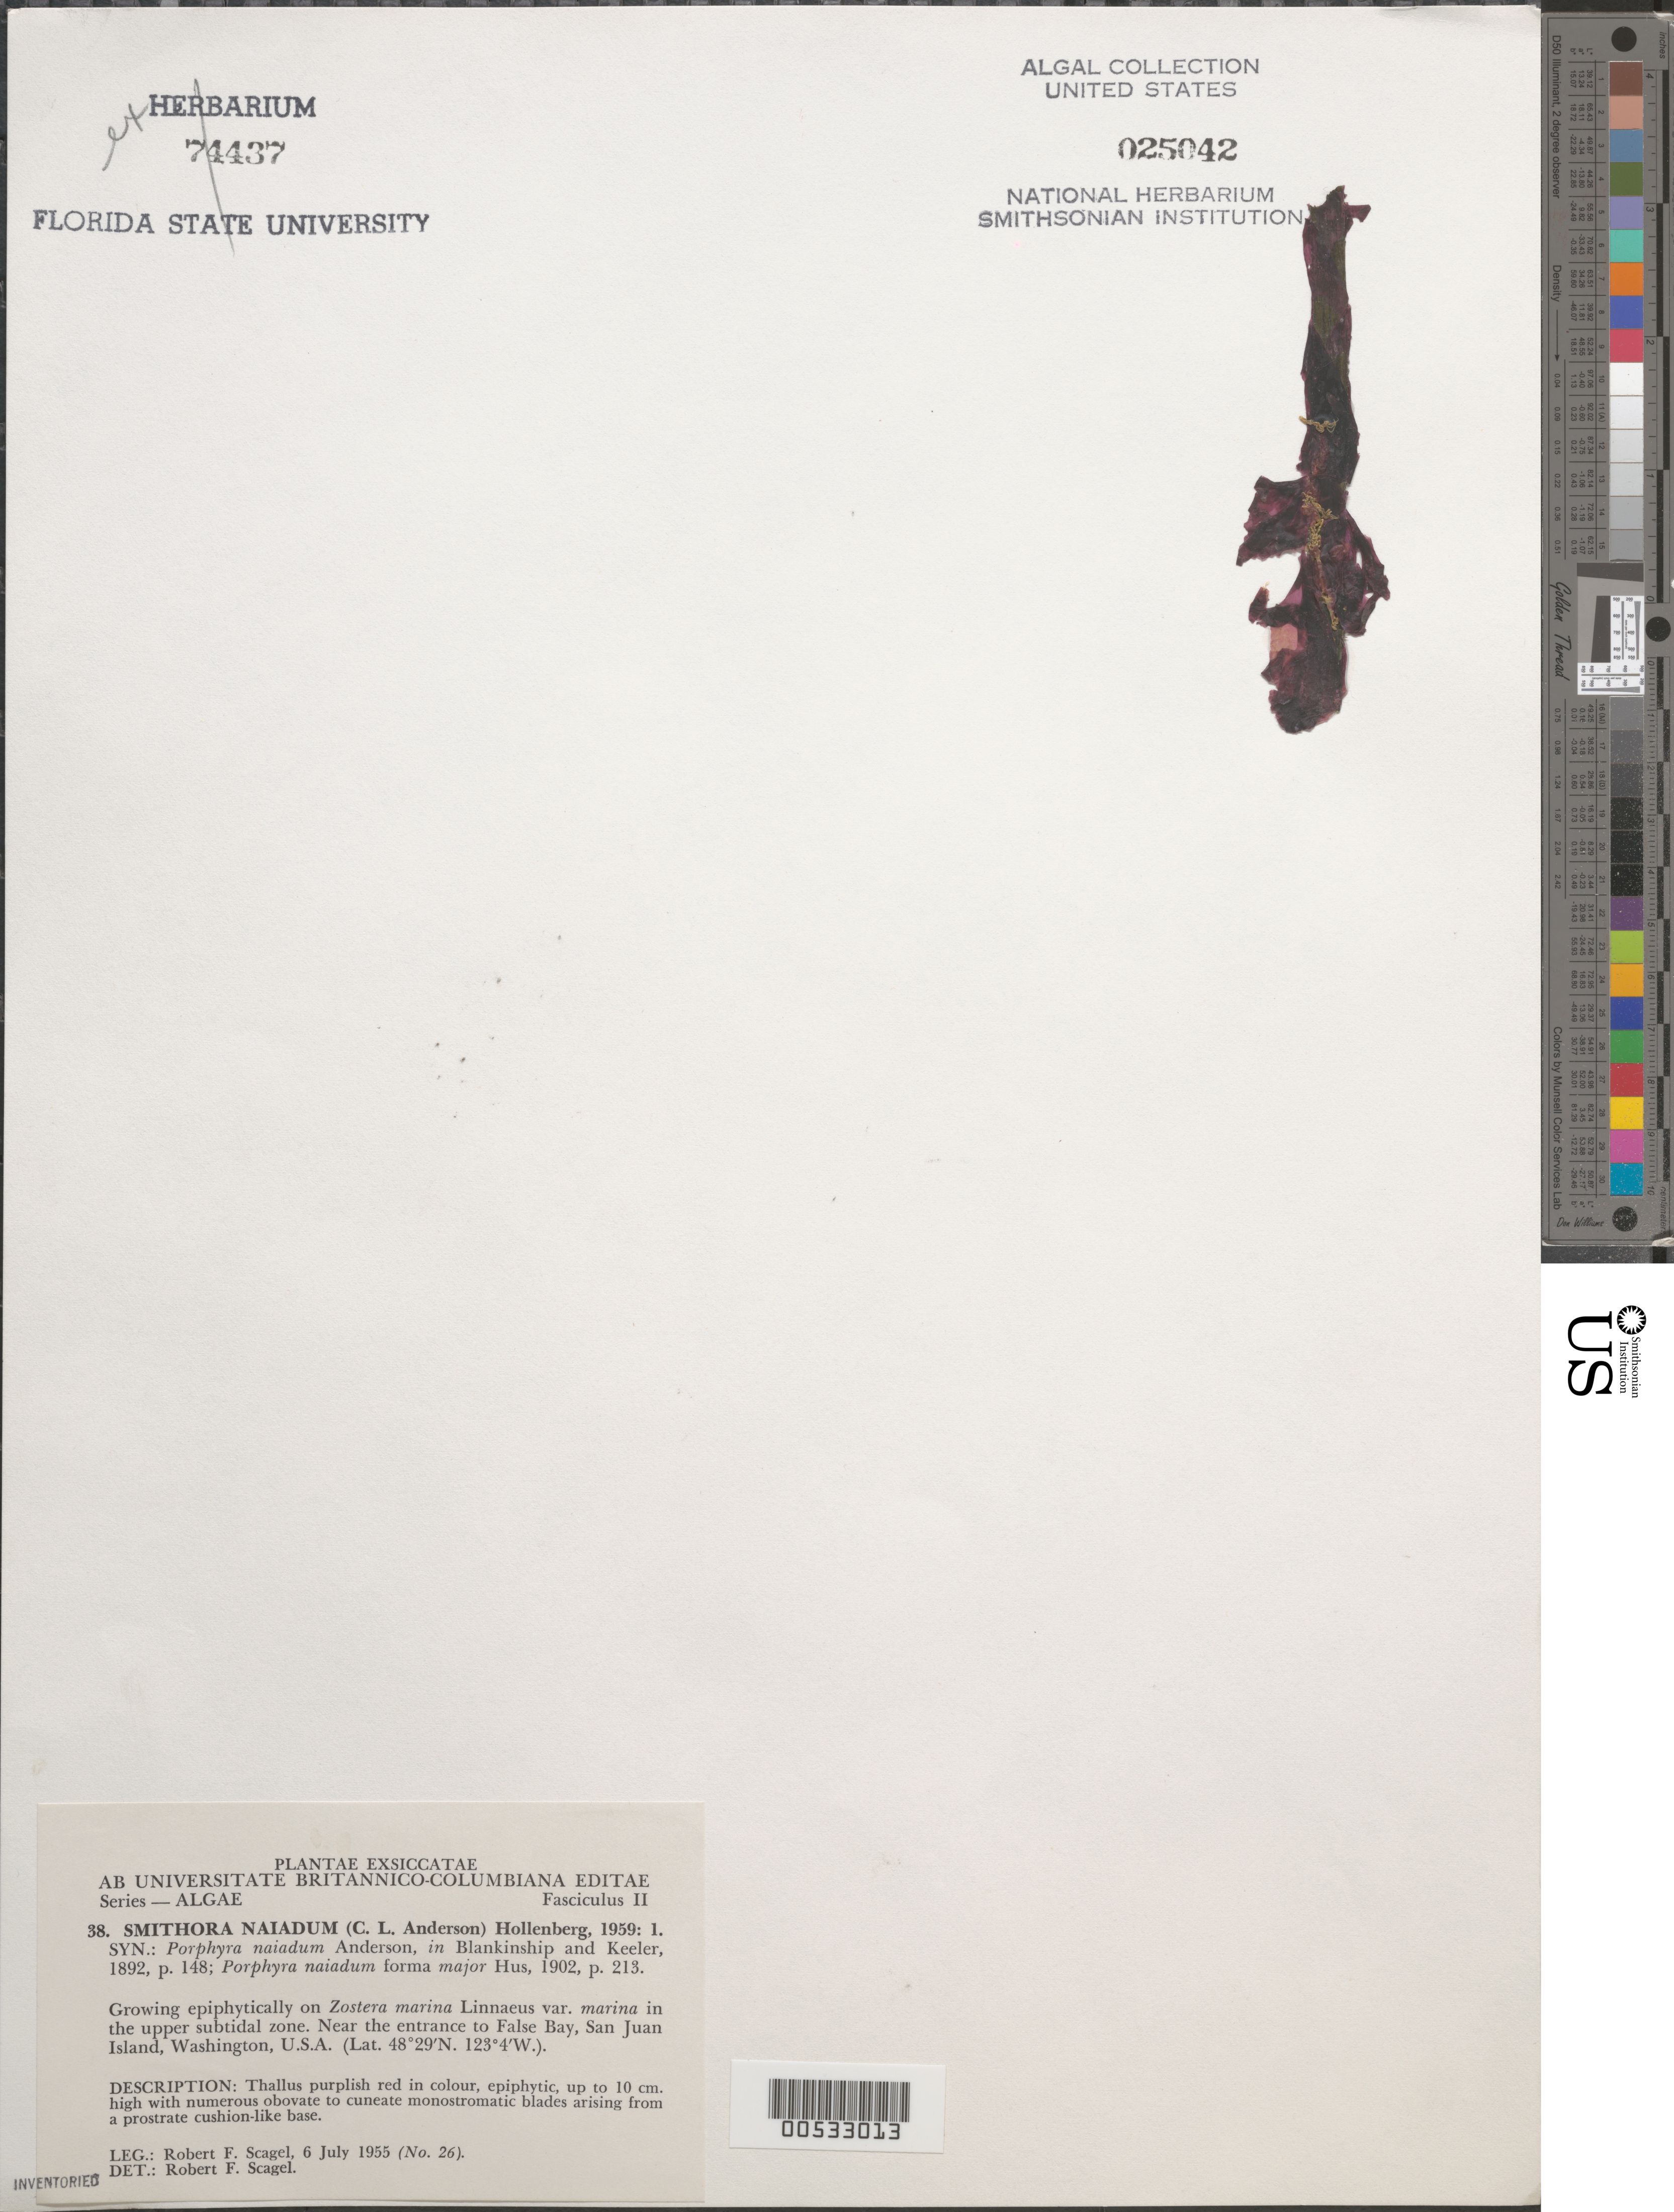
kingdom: Plantae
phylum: Rhodophyta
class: Compsopogonophyceae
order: Erythropeltidales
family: Erythrotrichiaceae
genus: Smithora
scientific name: Smithora naiadum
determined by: Scagel, R. F.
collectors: R. F. Scagel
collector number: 26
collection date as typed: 06 Jul 1955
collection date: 1955-07-06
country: United States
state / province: Washington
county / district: San Juan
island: San Juan Island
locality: Near False Bay entrance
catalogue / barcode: US 25042